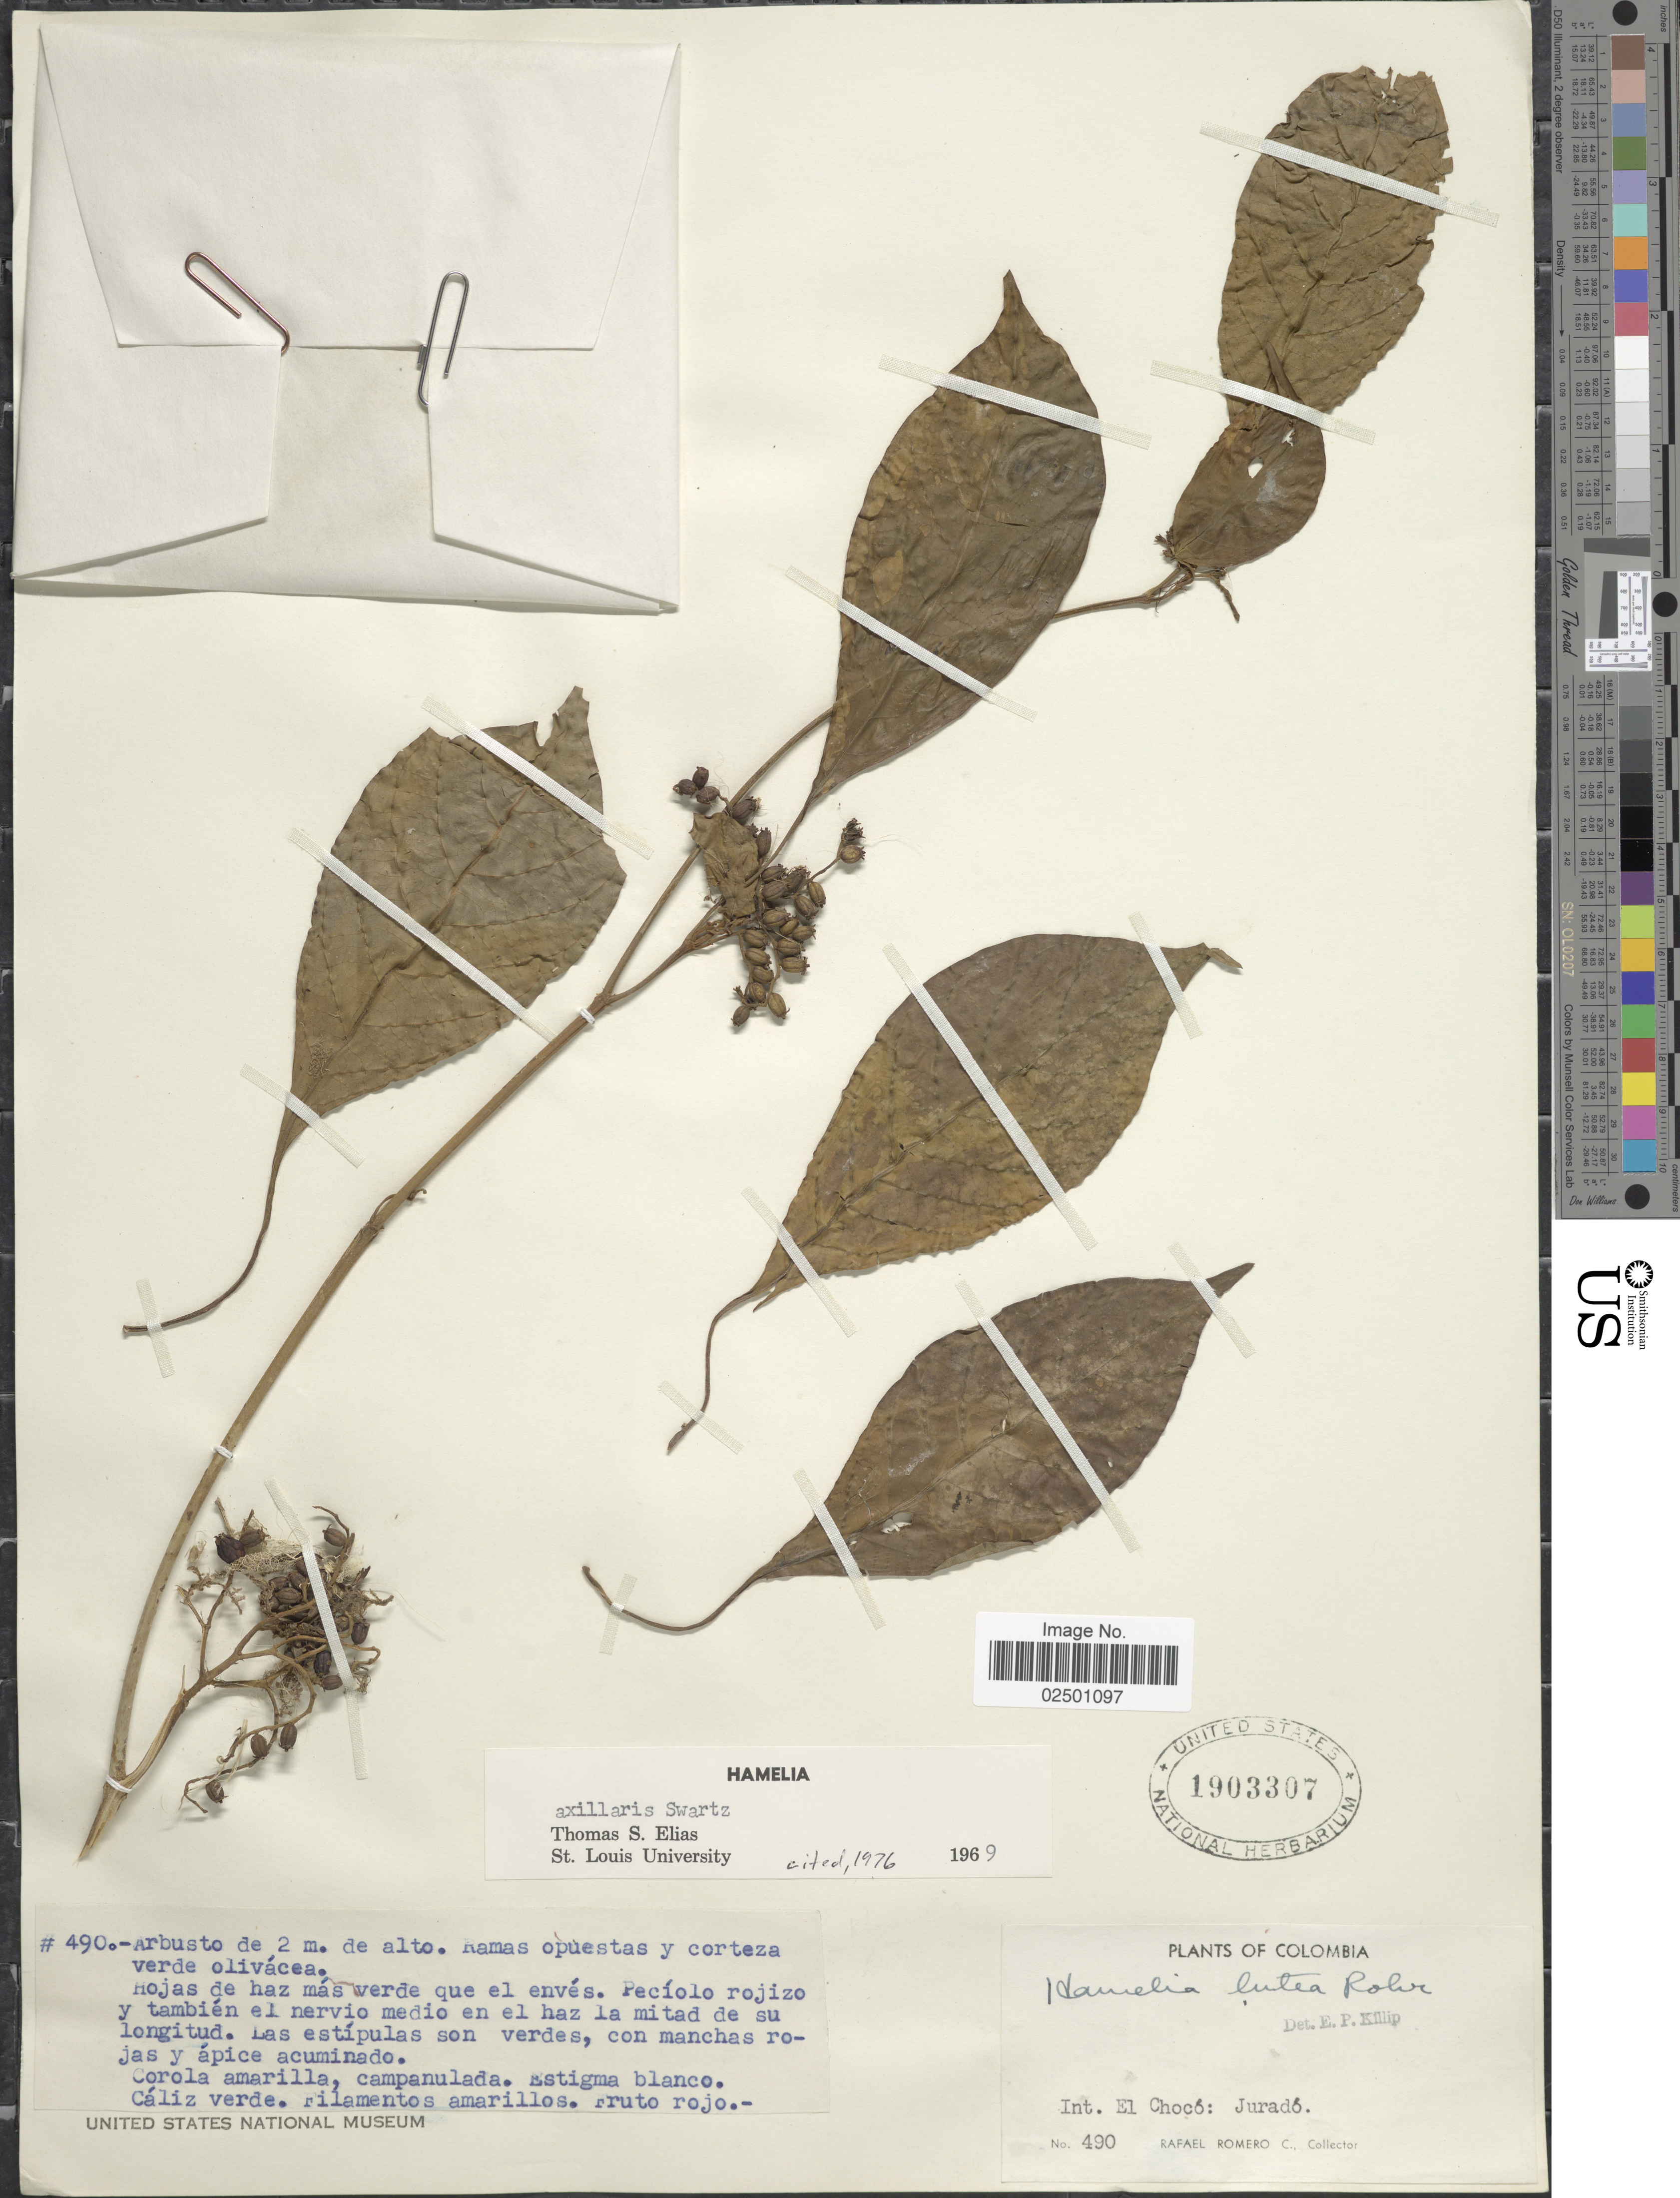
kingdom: Plantae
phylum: Tracheophyta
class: Magnoliopsida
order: Gentianales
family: Rubiaceae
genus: Hamelia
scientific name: Hamelia axillaris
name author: Sw.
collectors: R. Romero Castañeda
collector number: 490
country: Colombia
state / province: Chocó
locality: Int. El Choco: Jurado.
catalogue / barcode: US 1903307